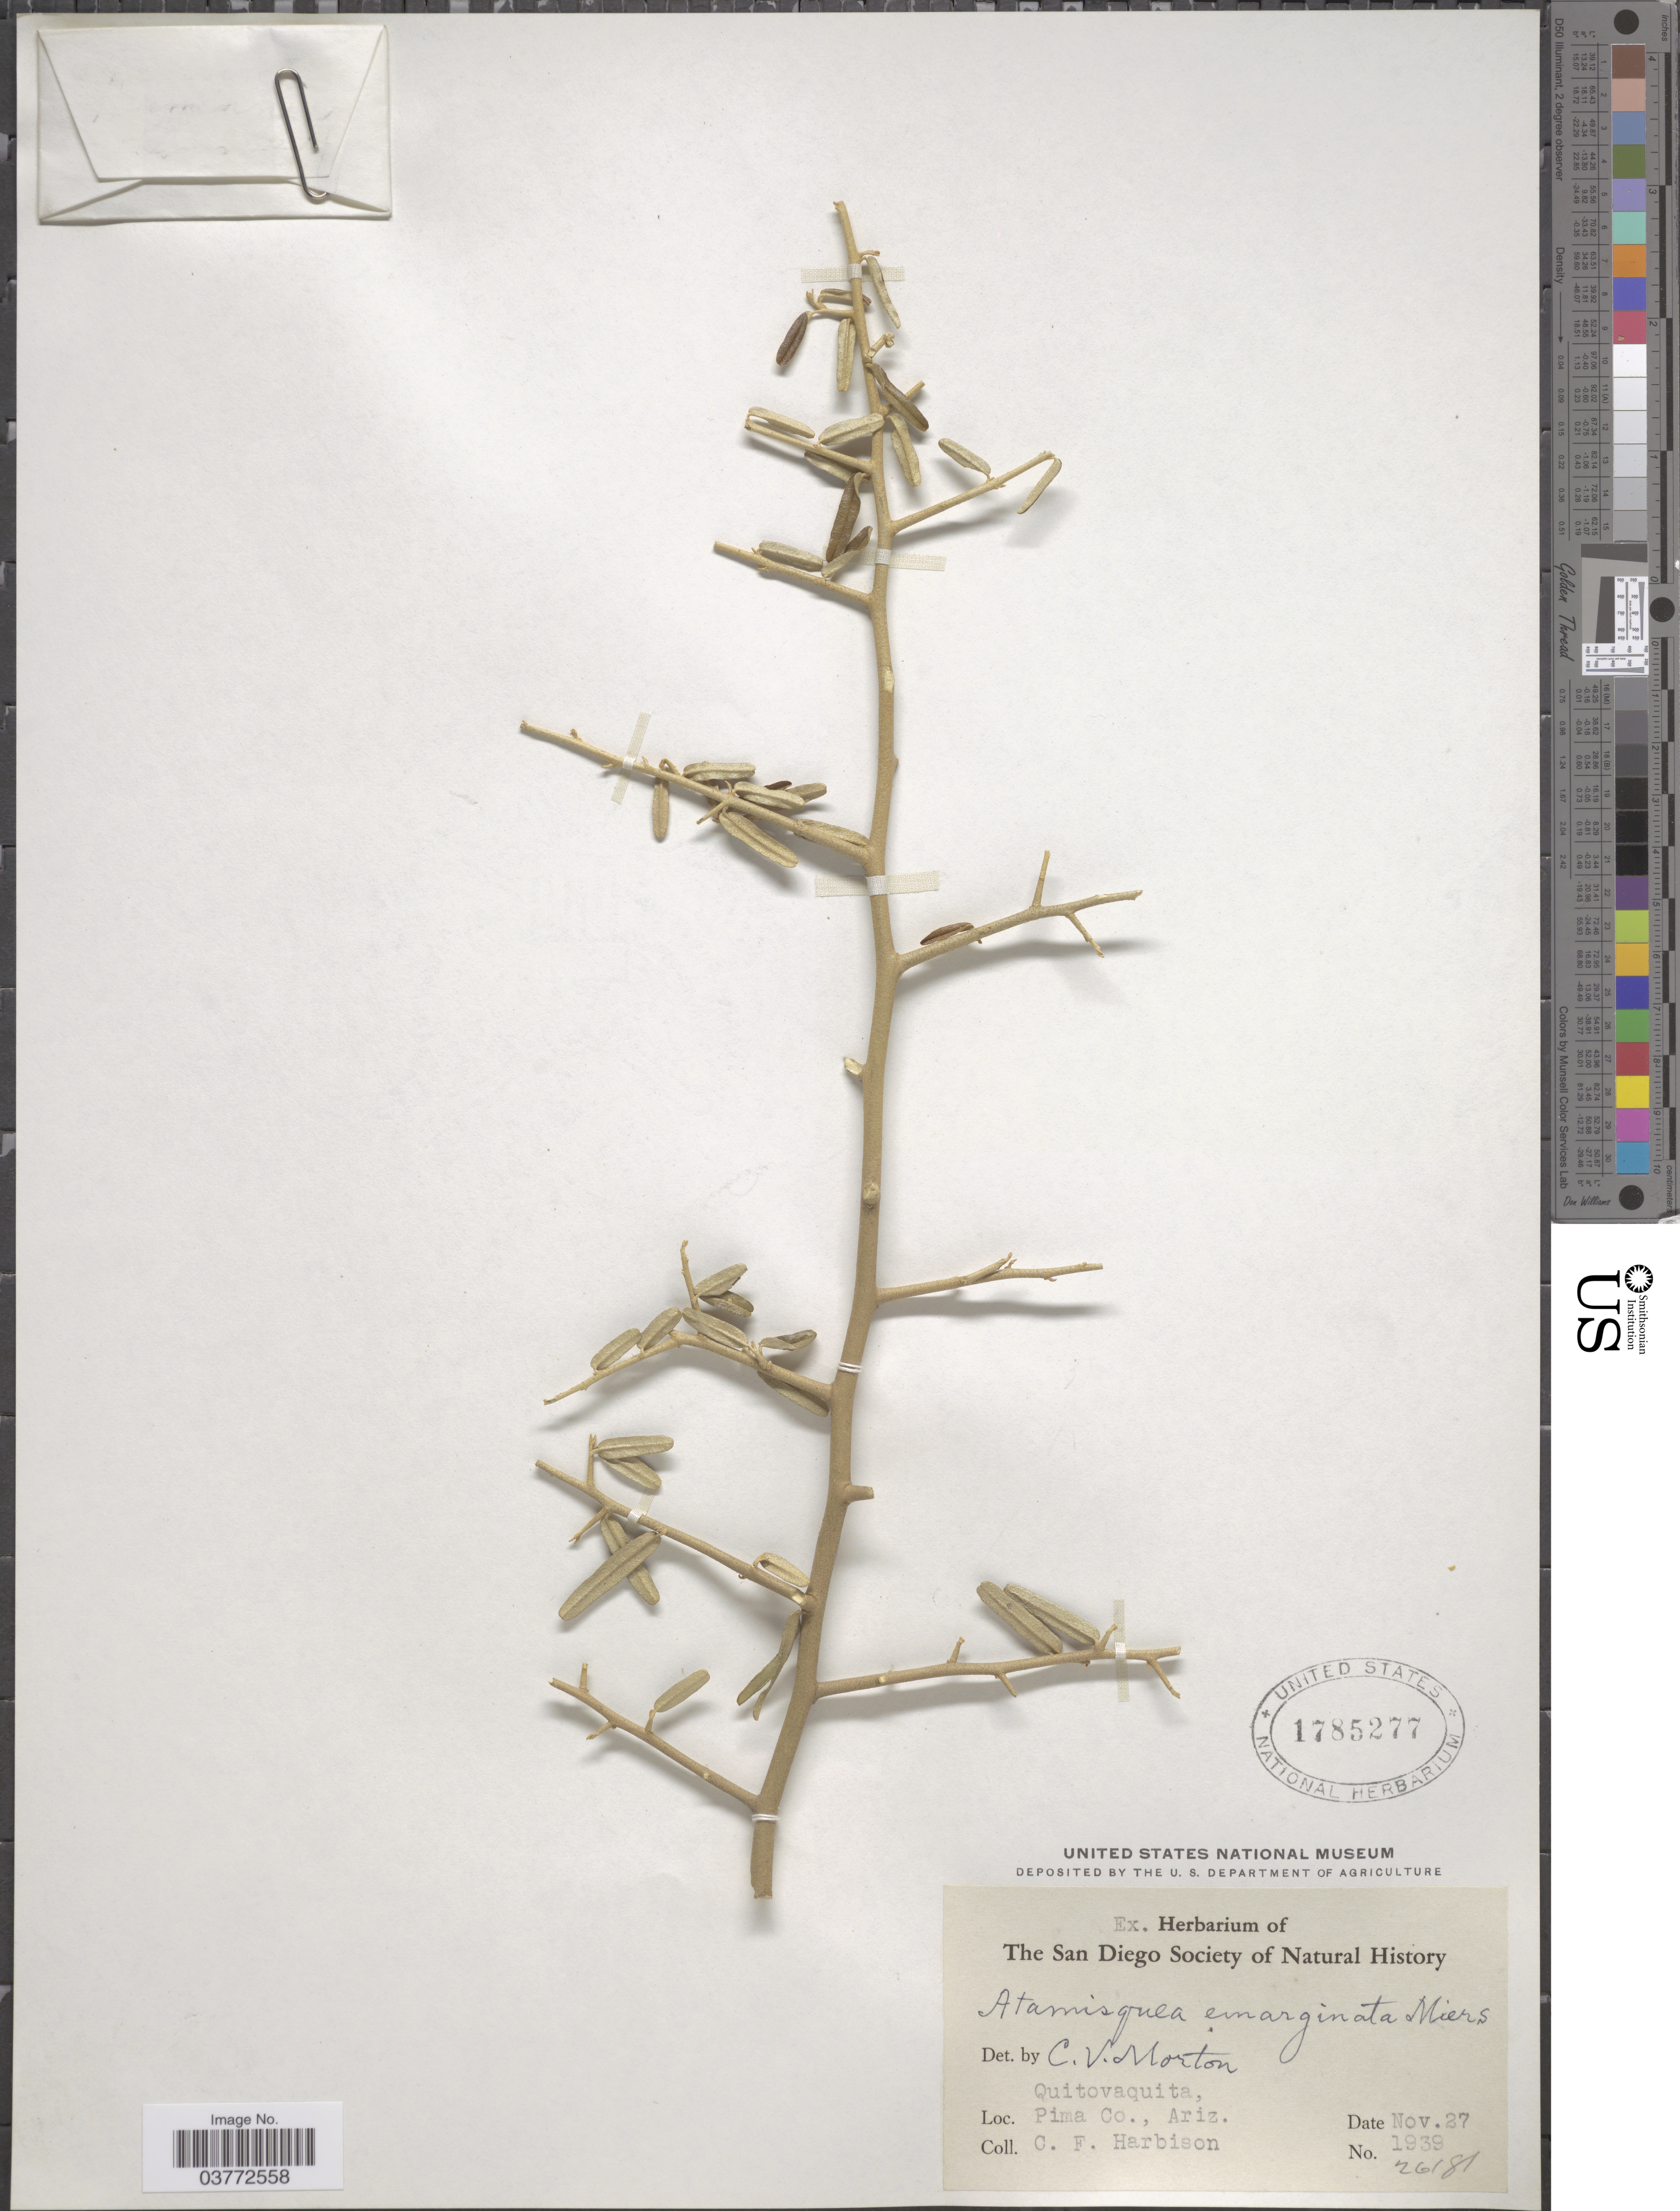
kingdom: Plantae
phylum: Tracheophyta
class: Magnoliopsida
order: Brassicales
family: Capparaceae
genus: Atamisquea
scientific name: Atamisquea emarginata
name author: Miers ex Hook. & Arn.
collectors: C. F. Harbison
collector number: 26181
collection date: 1939-11-27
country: United States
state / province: Arizona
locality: Quitovaquita, Pima Co.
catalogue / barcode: US 1785277